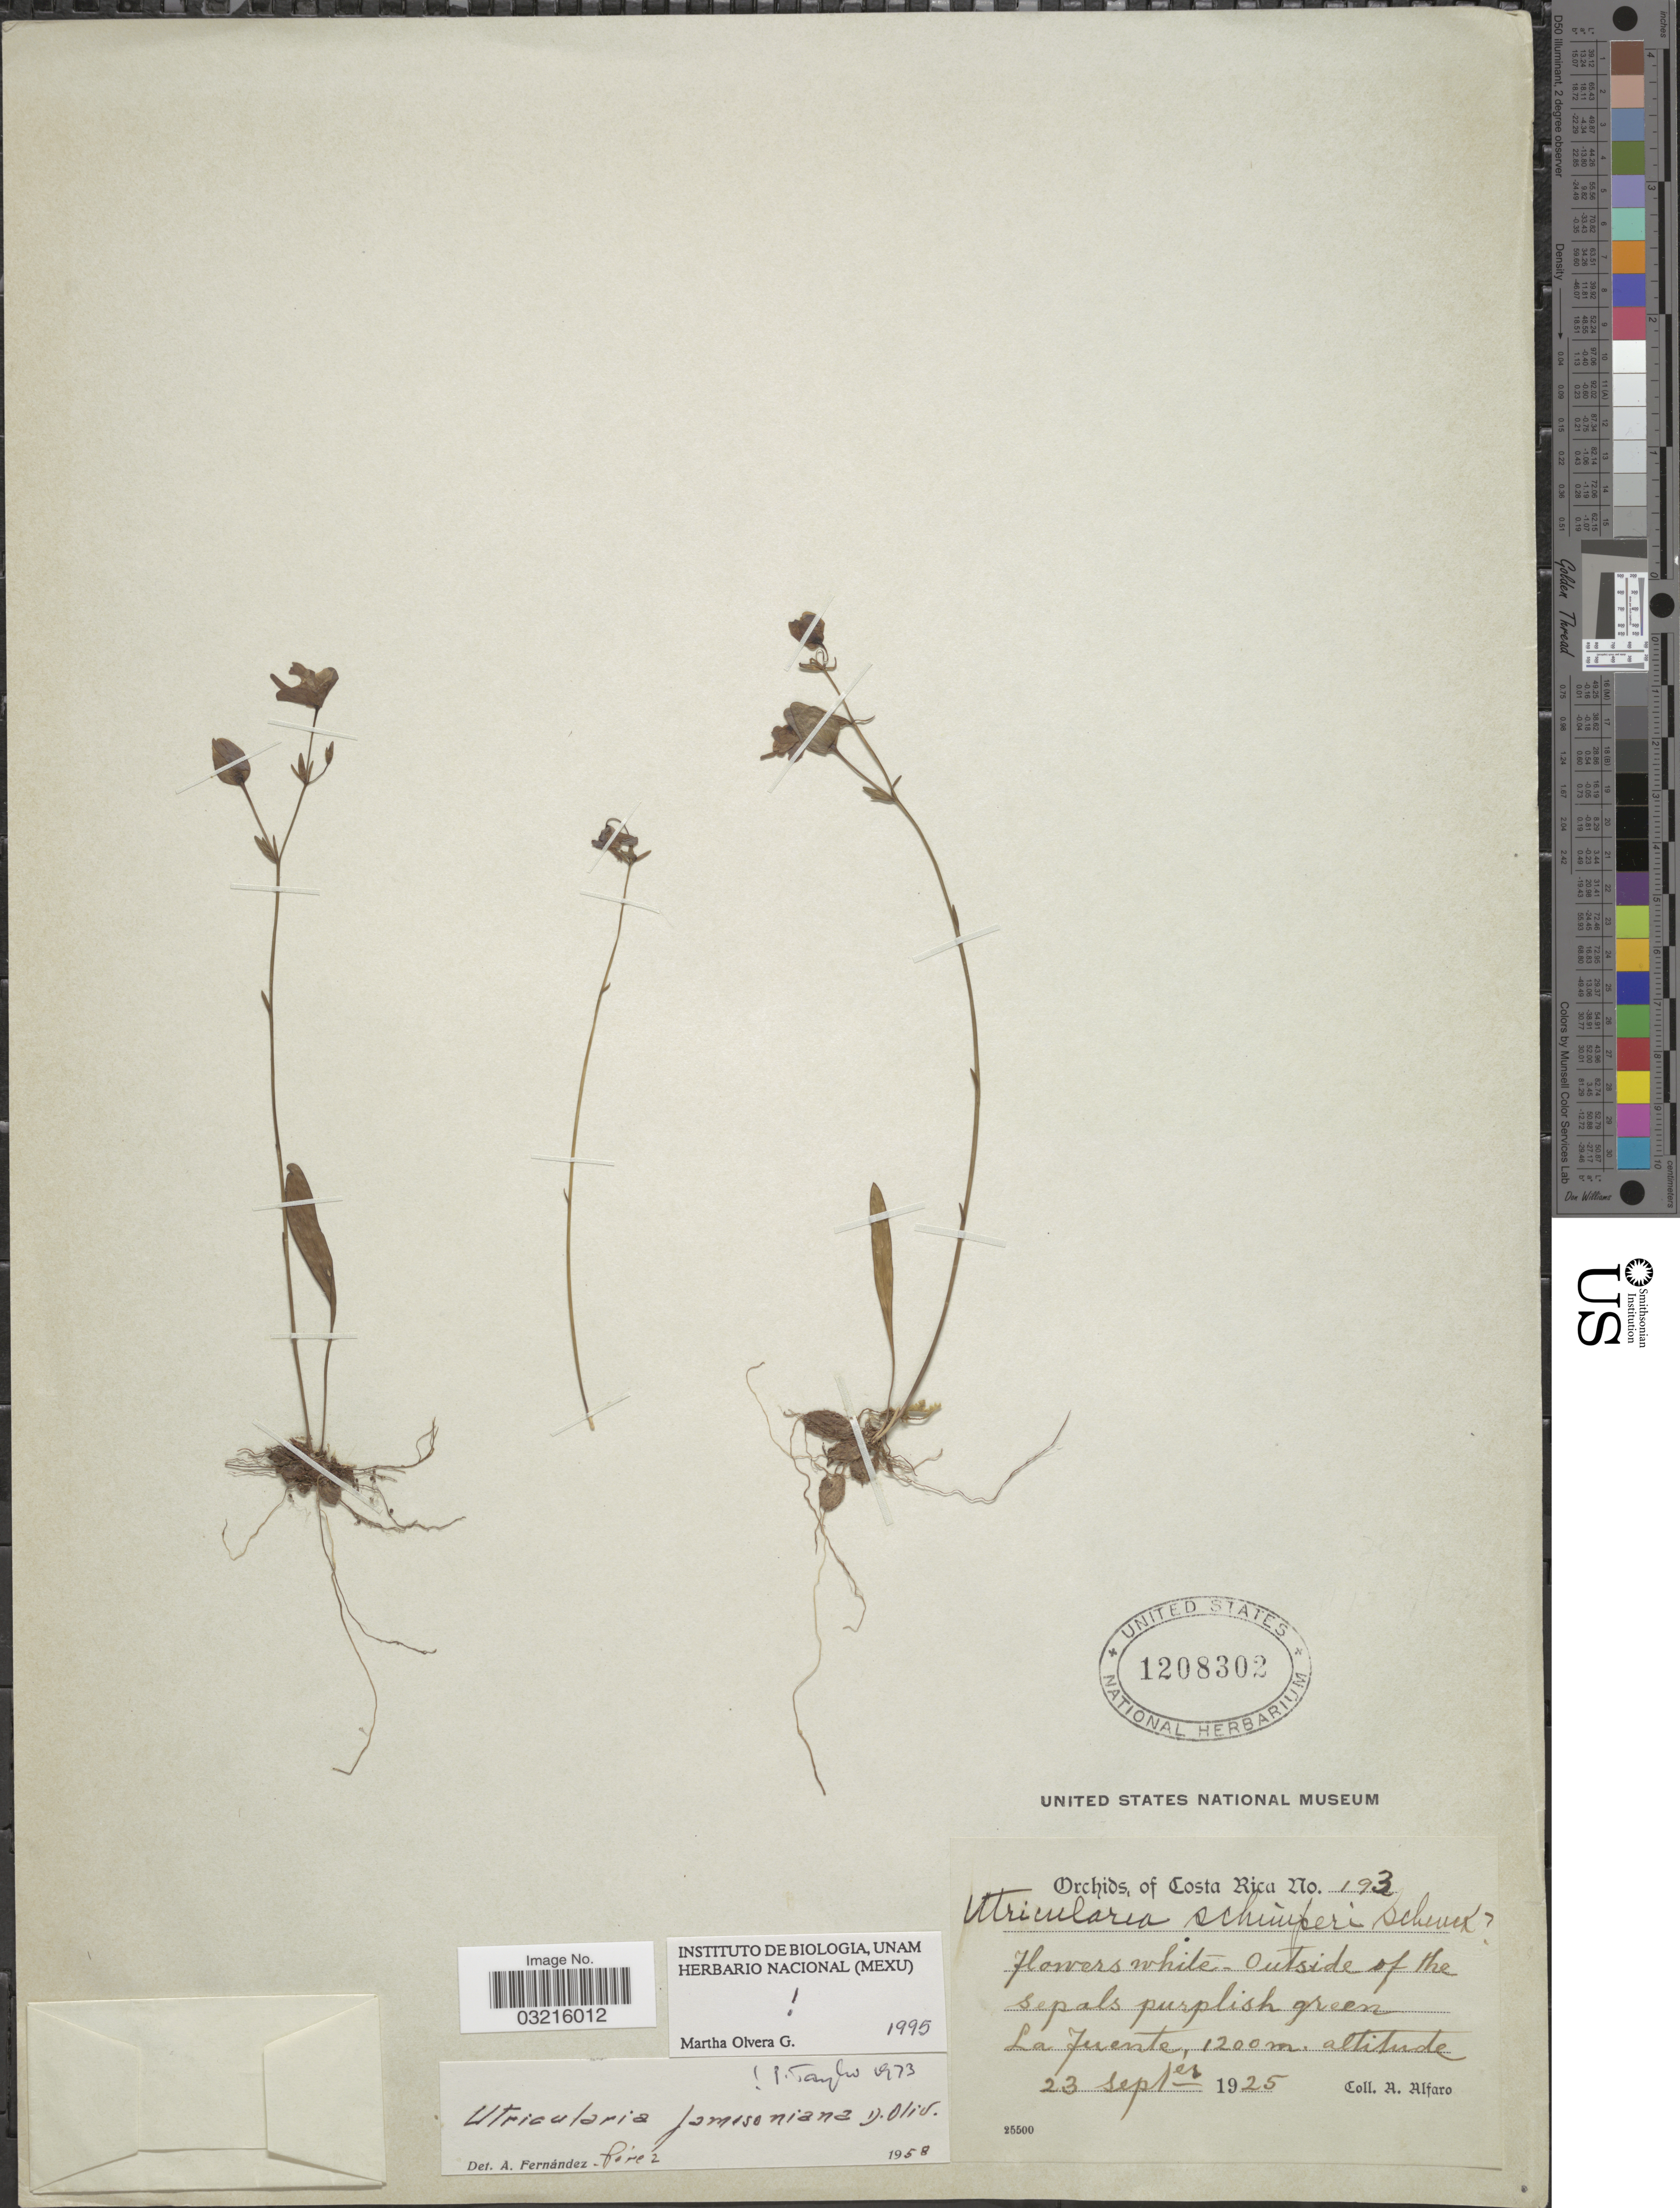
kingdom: Plantae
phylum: Tracheophyta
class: Magnoliopsida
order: Lamiales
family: Lentibulariaceae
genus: Utricularia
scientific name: Utricularia jamesoniana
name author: Oliv.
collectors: A. Alfaro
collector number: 193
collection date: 1925-09-23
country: Costa Rica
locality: La Fuente.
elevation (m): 1200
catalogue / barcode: US 1208302